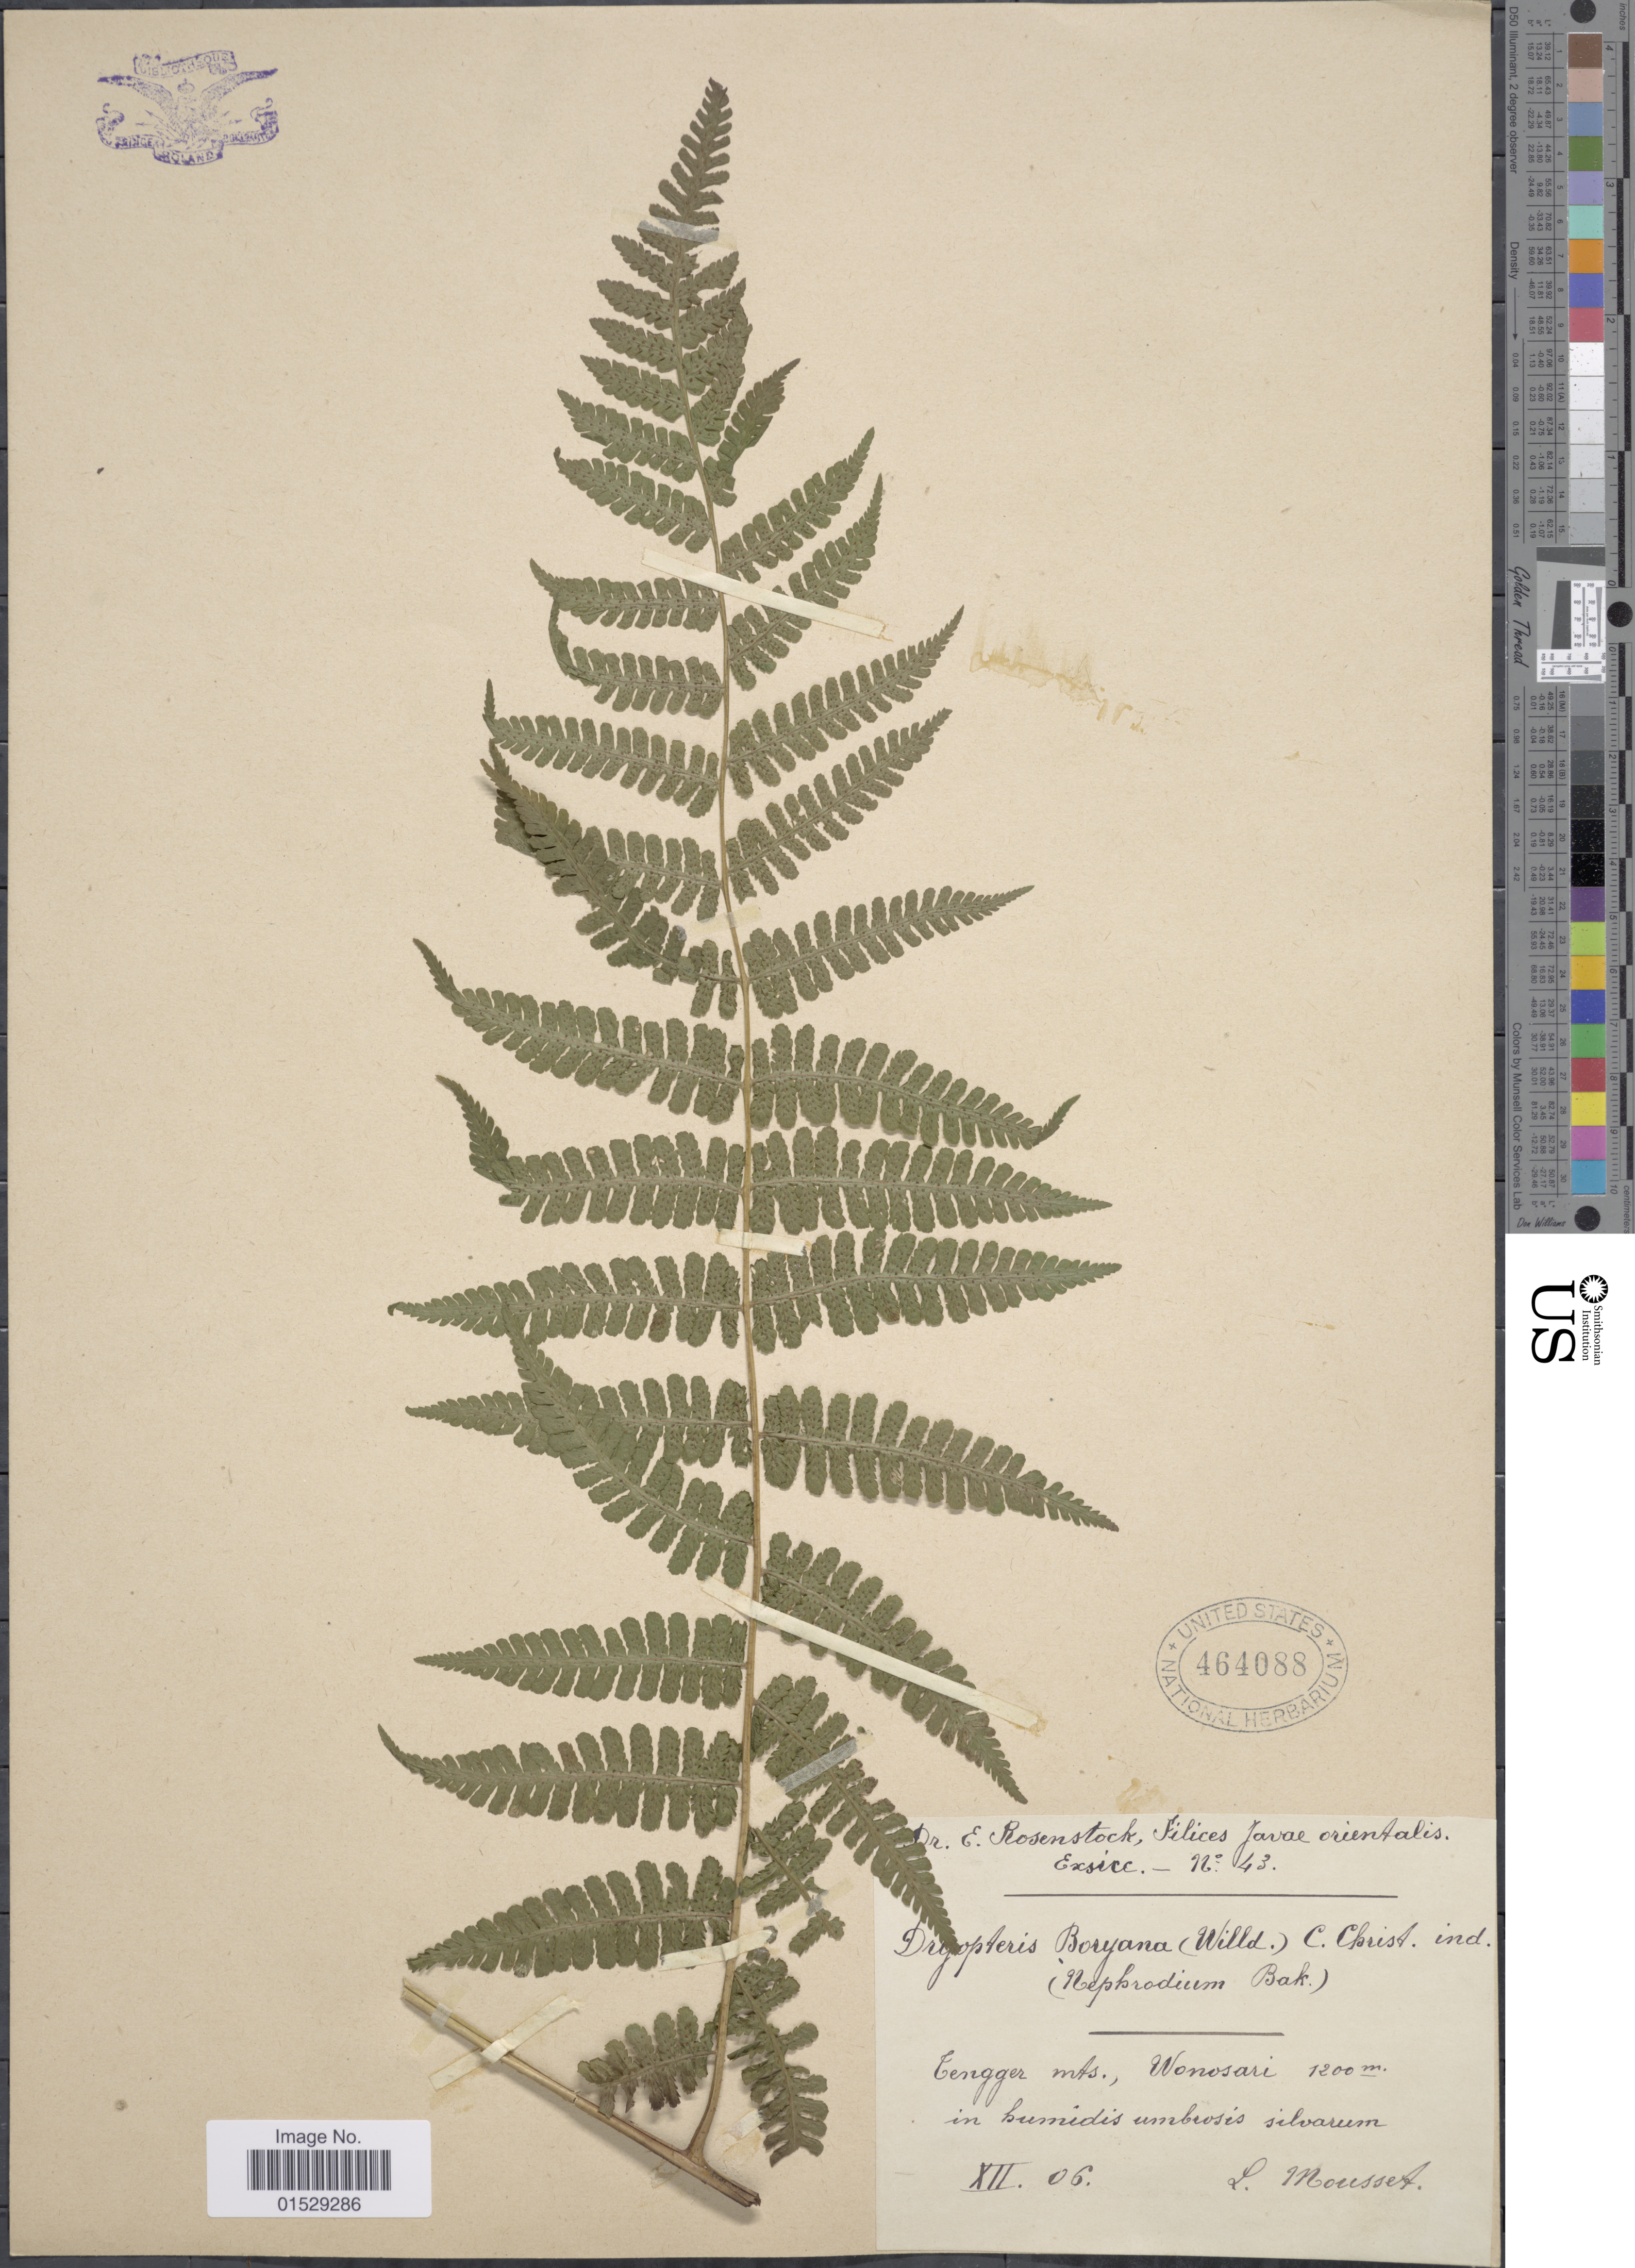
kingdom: Plantae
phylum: Tracheophyta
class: Polypodiopsida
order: Polypodiales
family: Athyriaceae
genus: Deparia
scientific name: Deparia boryana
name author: (Willd.) M. Kato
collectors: Mousset, --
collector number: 43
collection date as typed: Transcribed d/m/y: /12/6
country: Indonesia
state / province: Java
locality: Tengger mts. Wonosari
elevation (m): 1200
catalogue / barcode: US 464088